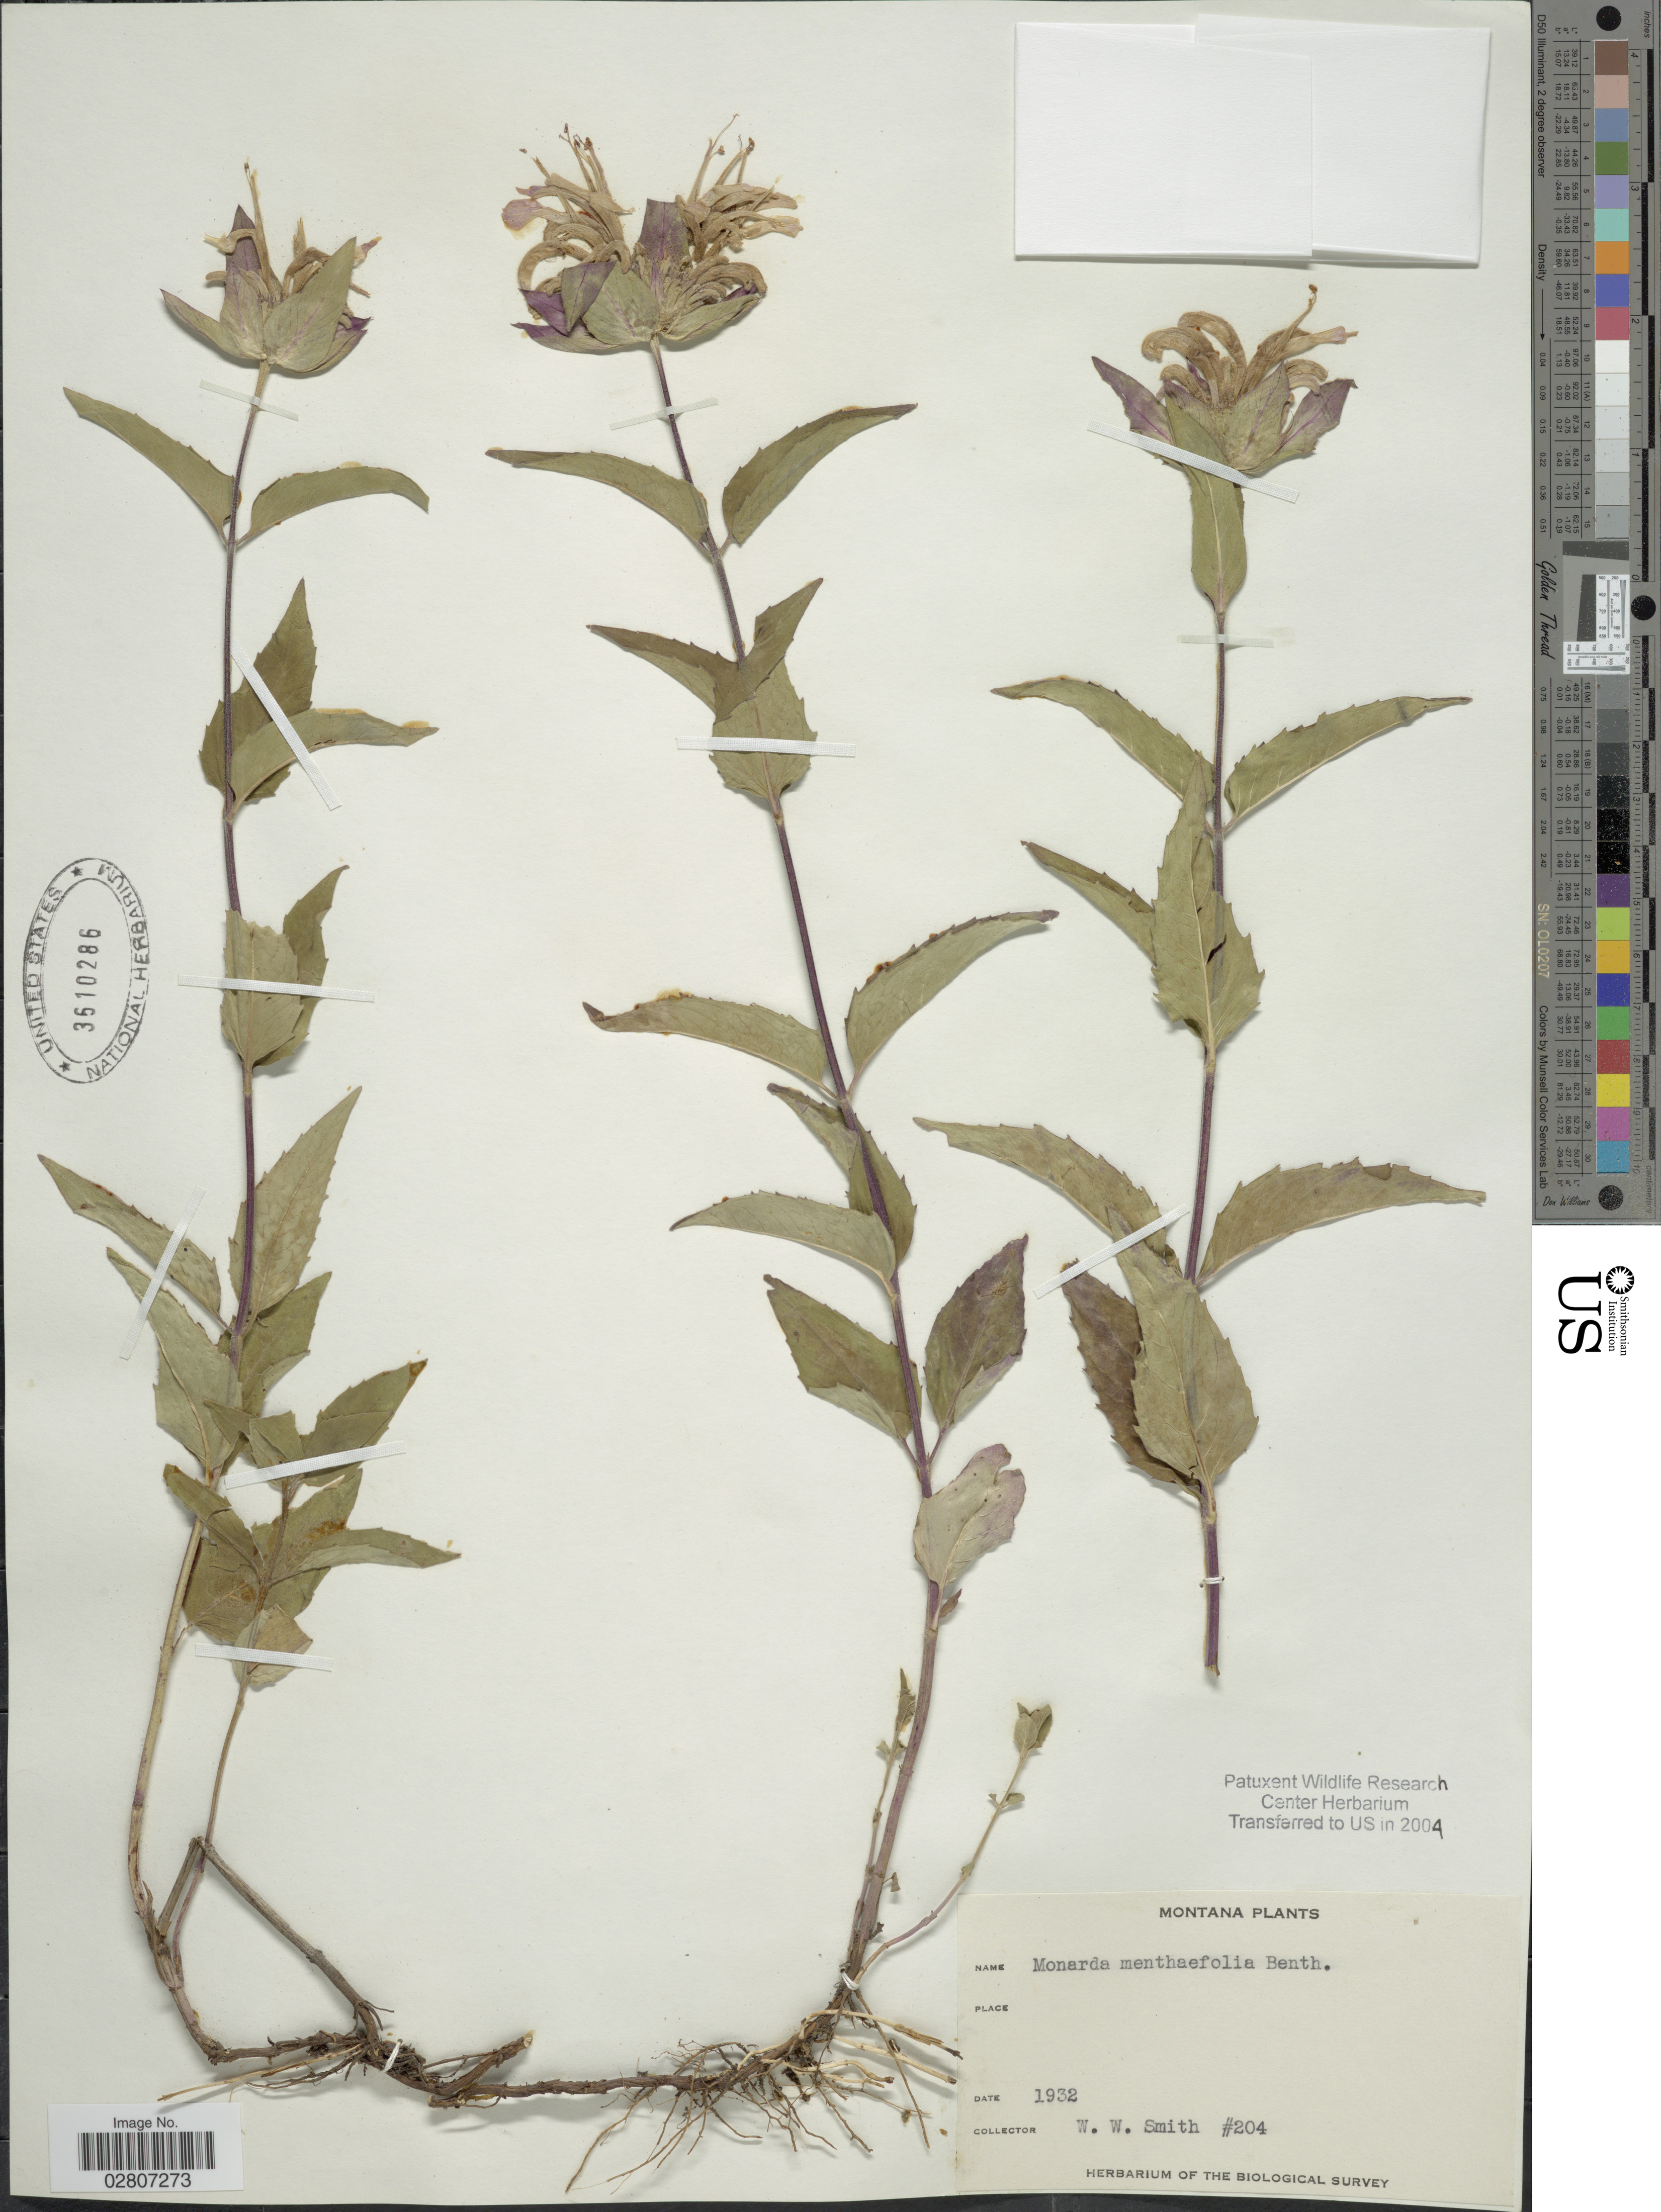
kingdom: Plantae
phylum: Tracheophyta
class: Magnoliopsida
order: Lamiales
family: Lamiaceae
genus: Monarda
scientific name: Monarda fistulosa var. menthifolia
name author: (Graham) Fernald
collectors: W. W. Smith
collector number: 204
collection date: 1932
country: United States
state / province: Montana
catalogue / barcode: US 3610286